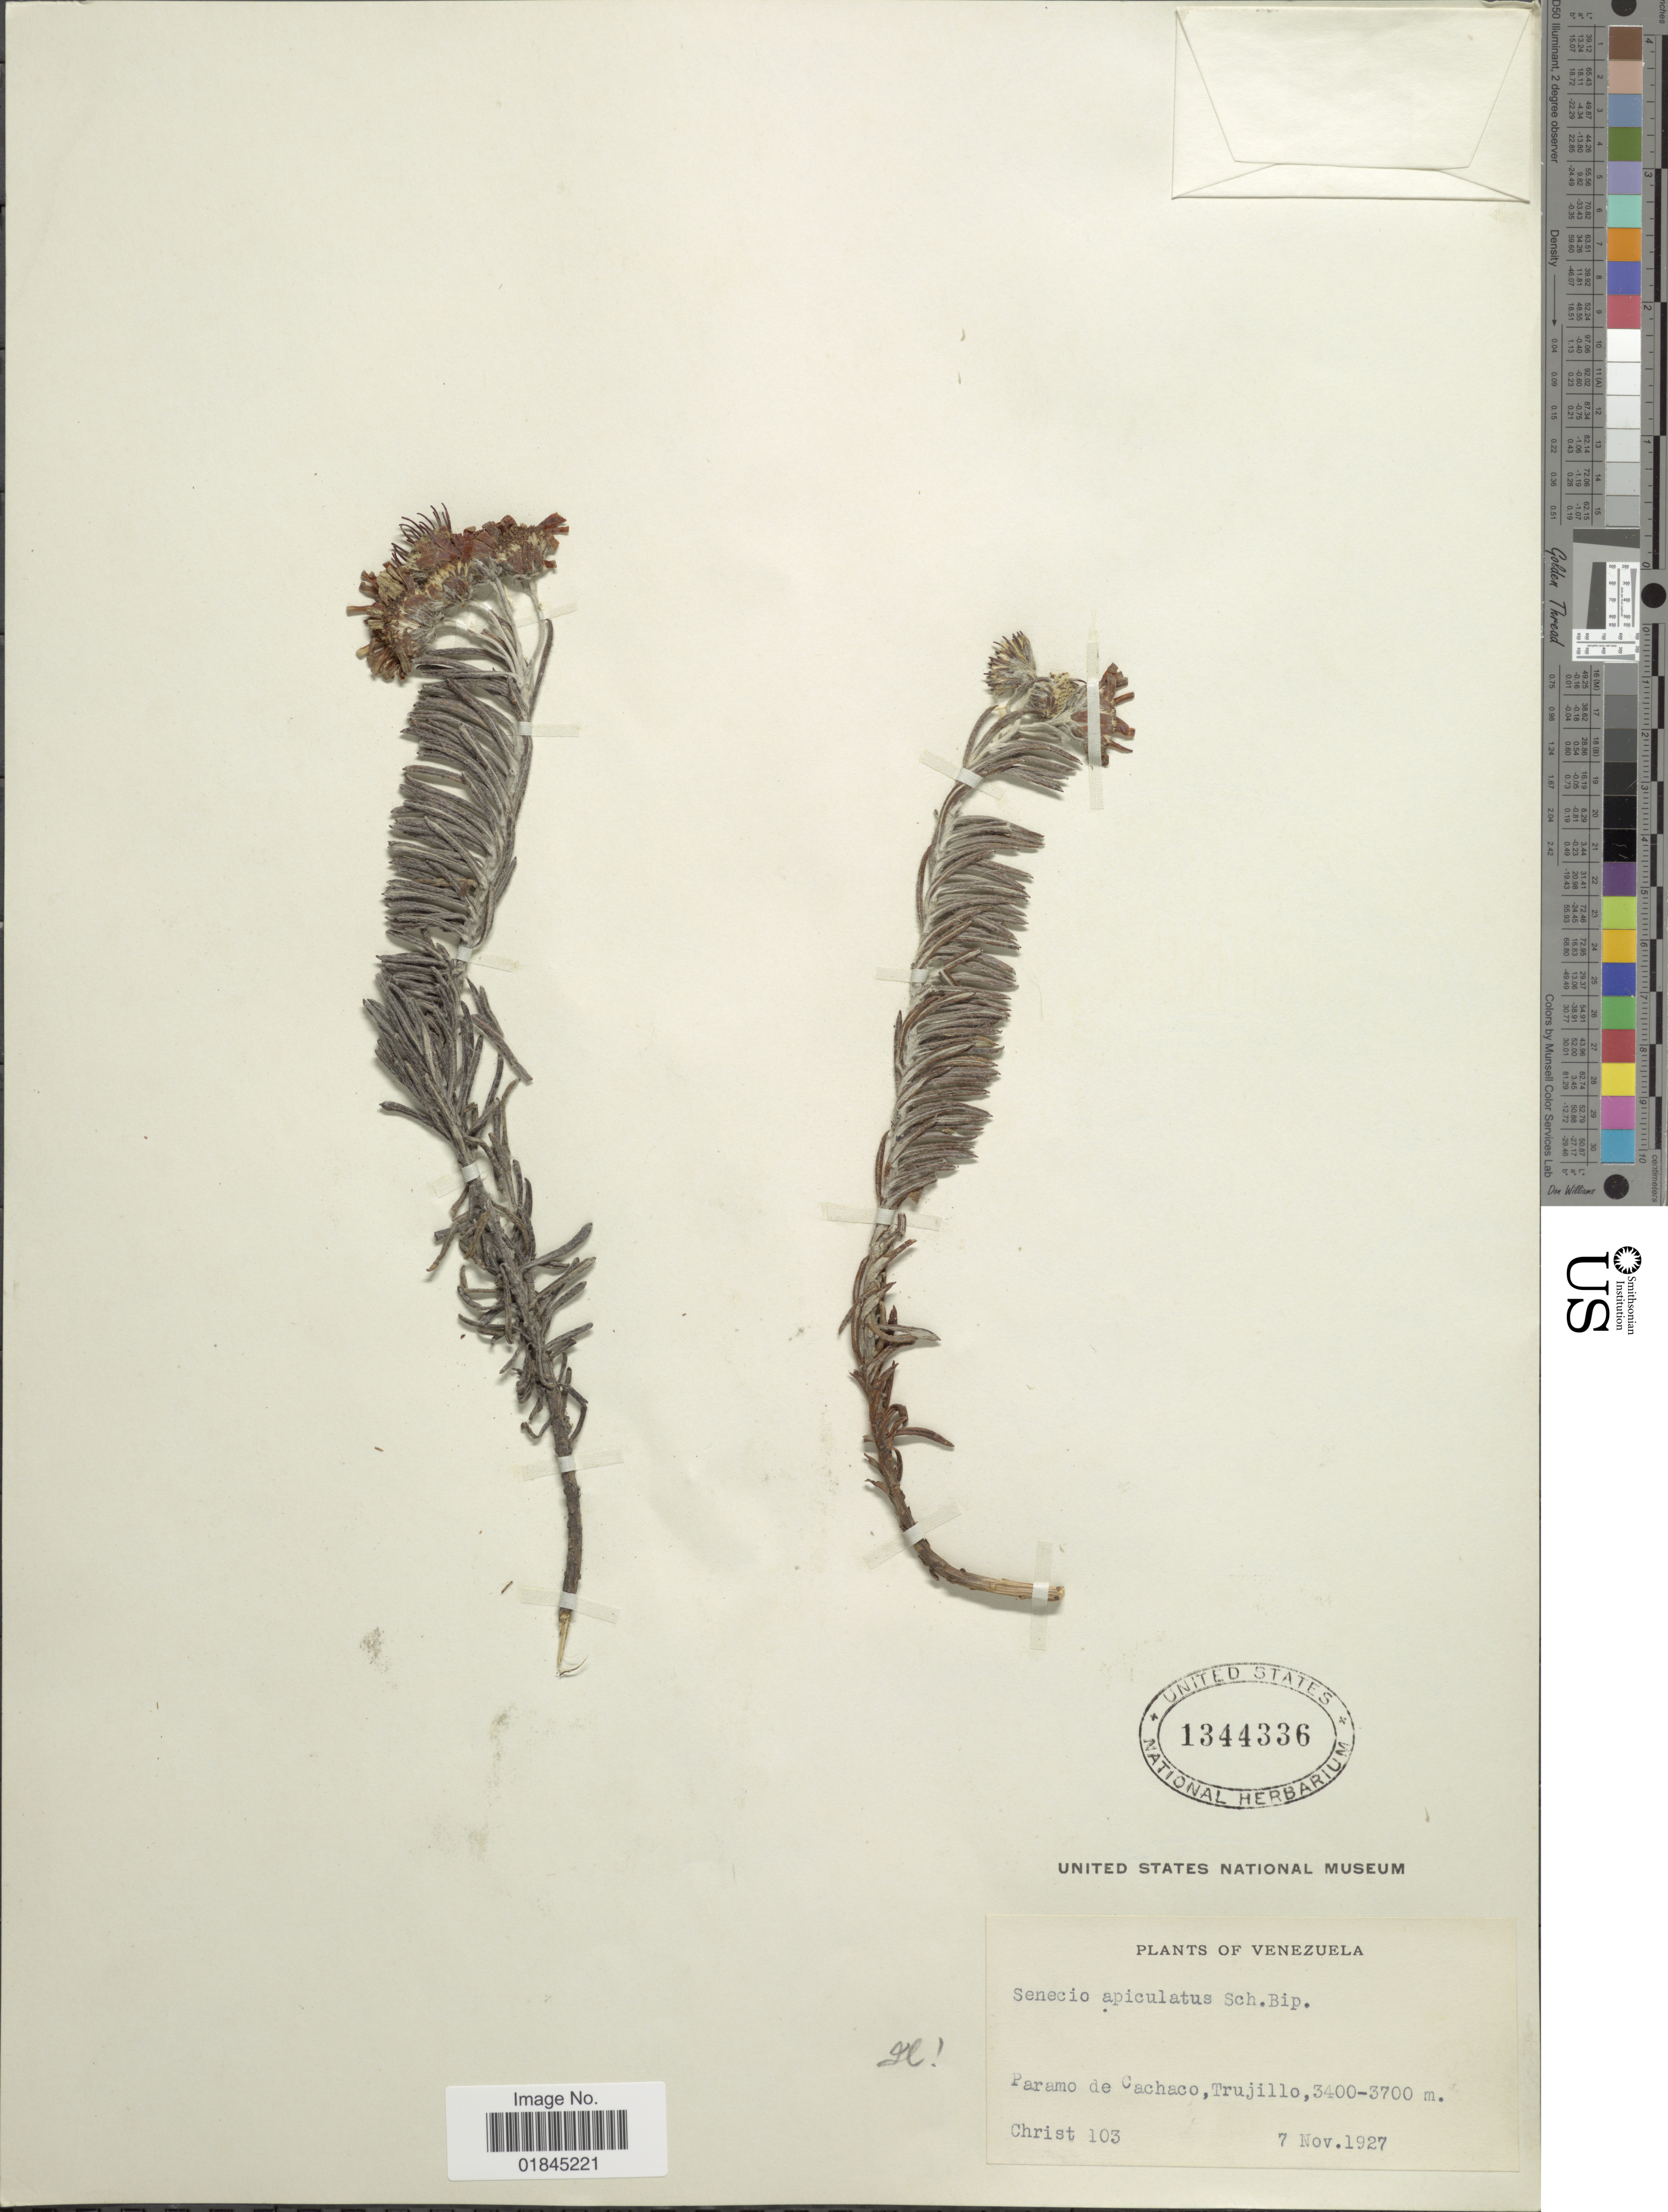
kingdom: Plantae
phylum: Tracheophyta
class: Magnoliopsida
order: Asterales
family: Asteraceae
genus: Pentacalia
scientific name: Pentacalia apiculata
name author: (Sch. Bip. ex Wedd.) Cuatrec.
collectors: Christ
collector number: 103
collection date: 1927-11-07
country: Venezuela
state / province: Trujillo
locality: Paramo de Cachaco, Trujillo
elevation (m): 3400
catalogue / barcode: US 1344336